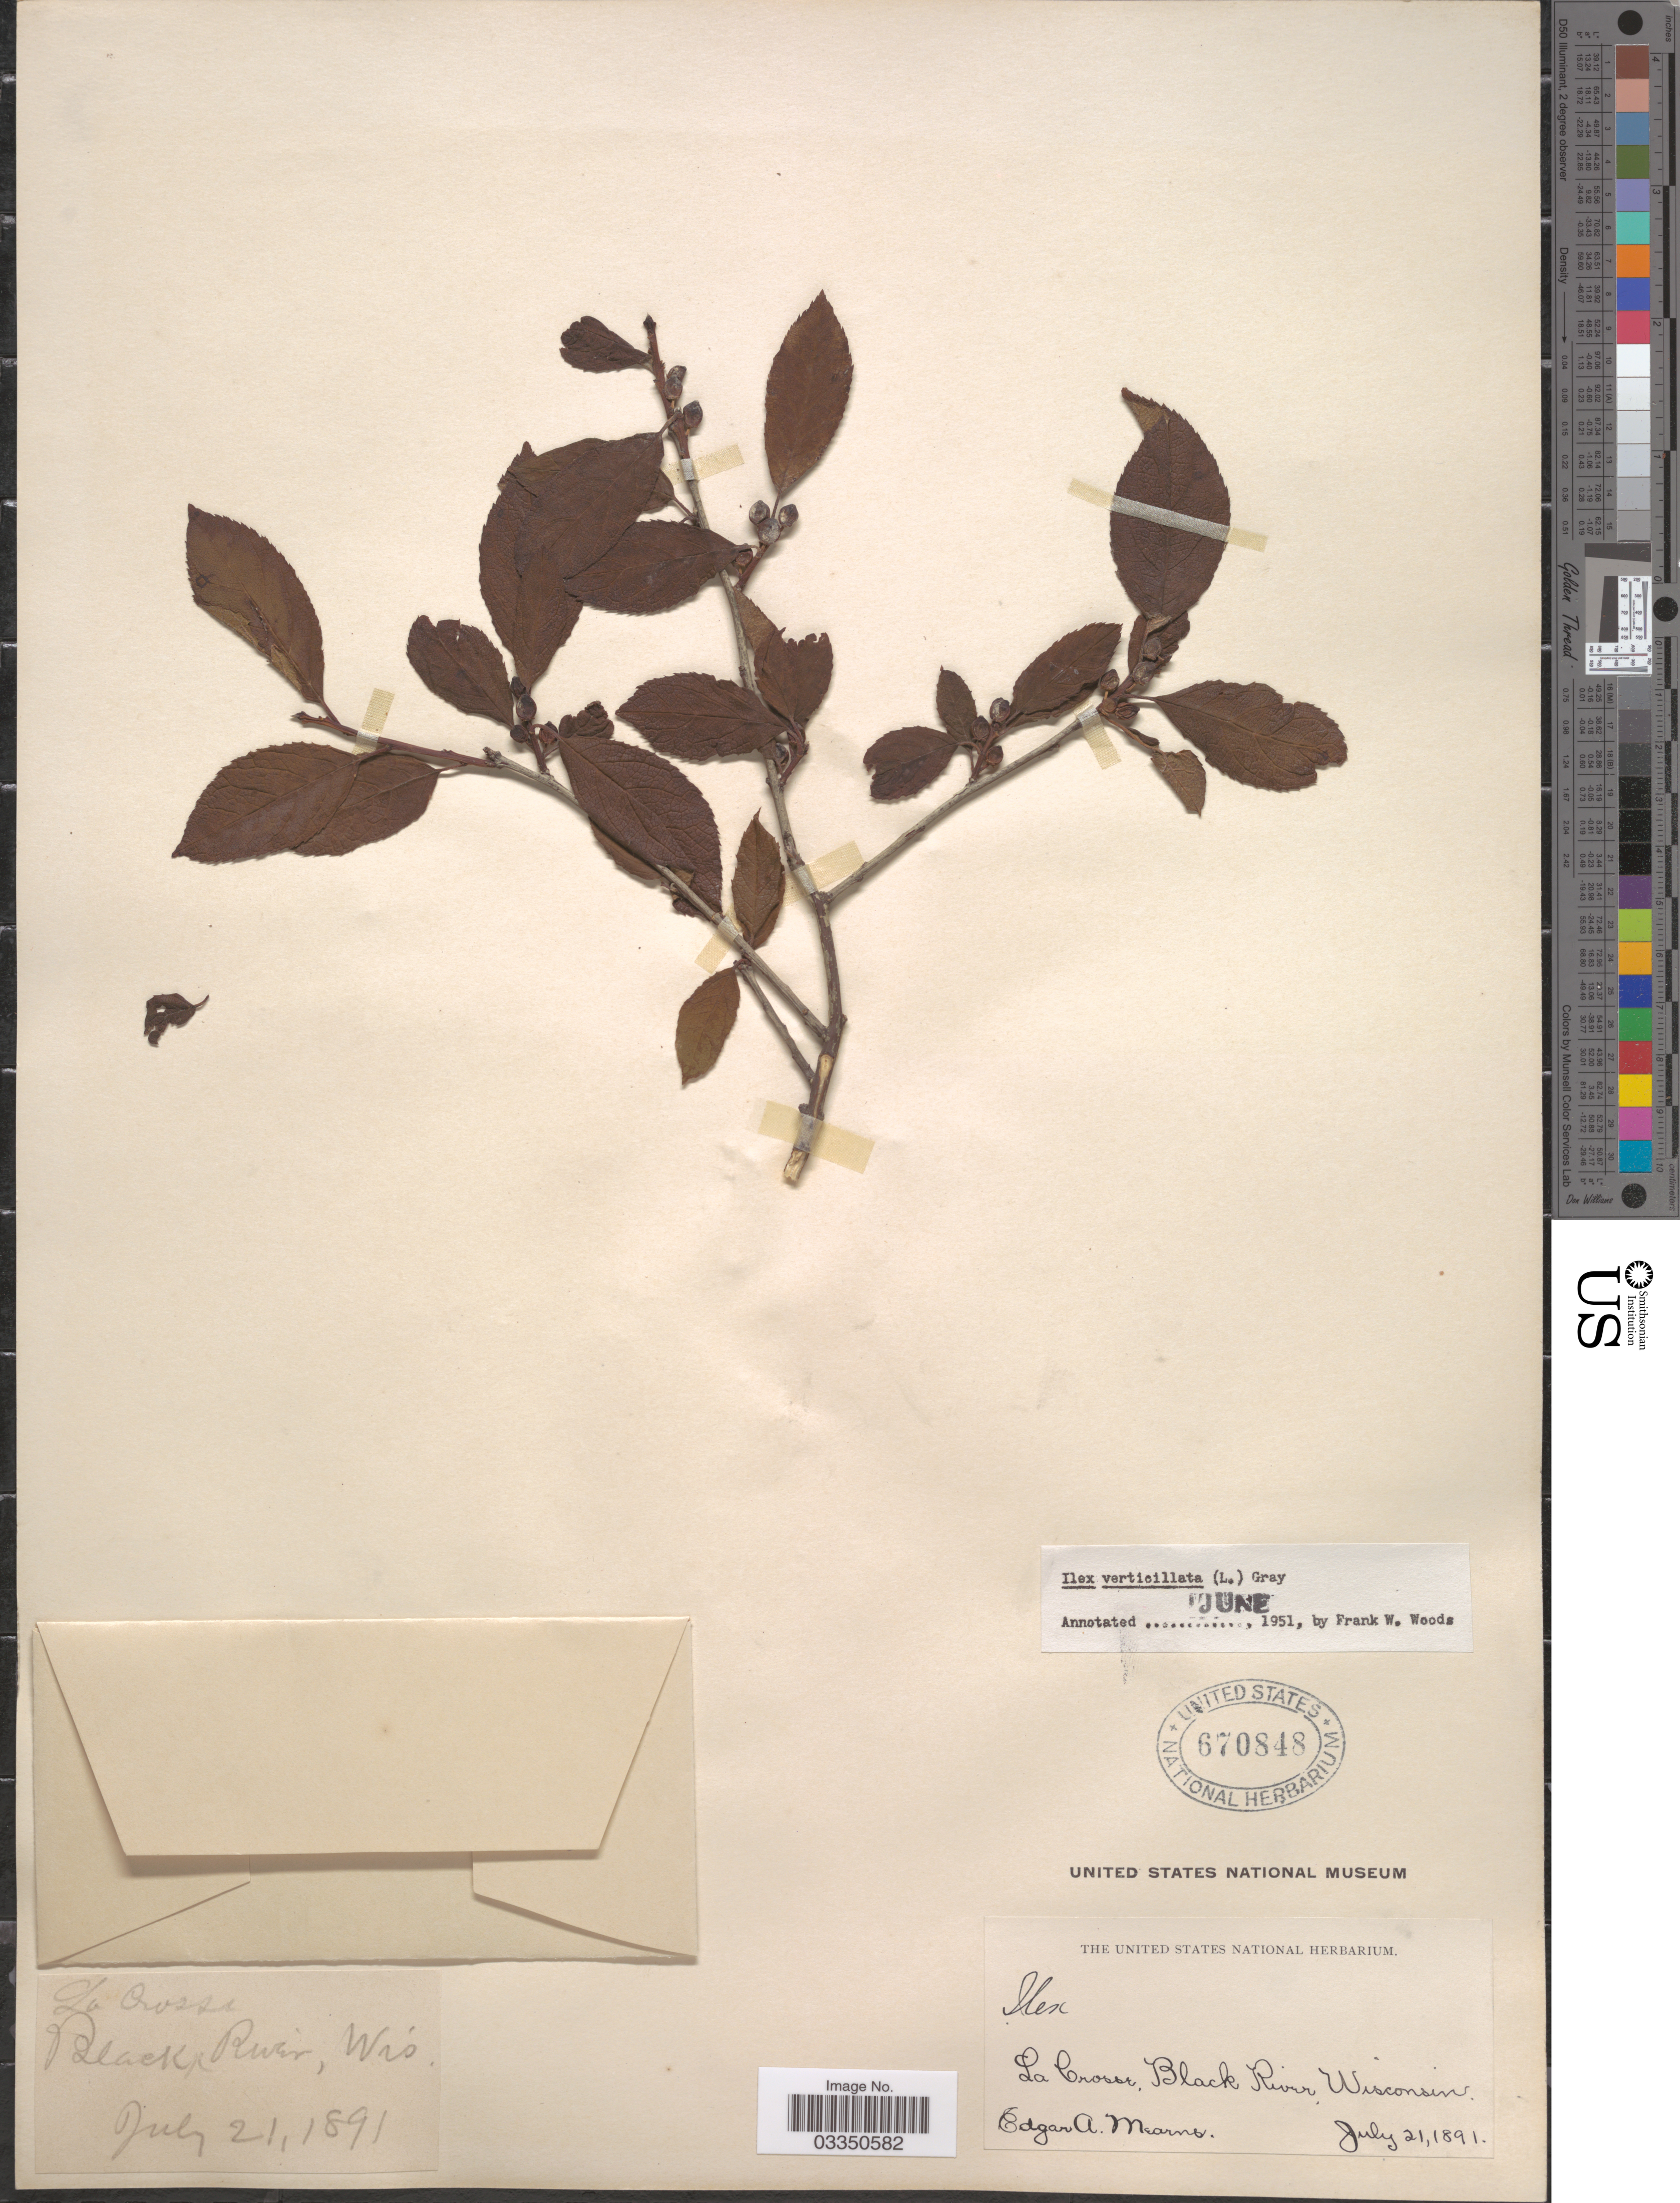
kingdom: Plantae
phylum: Tracheophyta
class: Magnoliopsida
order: Aquifoliales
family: Aquifoliaceae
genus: Ilex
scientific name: Ilex verticillata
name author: (L.) A. Gray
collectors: E. A. Mearns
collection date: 1891-07-21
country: United States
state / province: Wisconsin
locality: La Crosse, Black River.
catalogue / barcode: US 670848